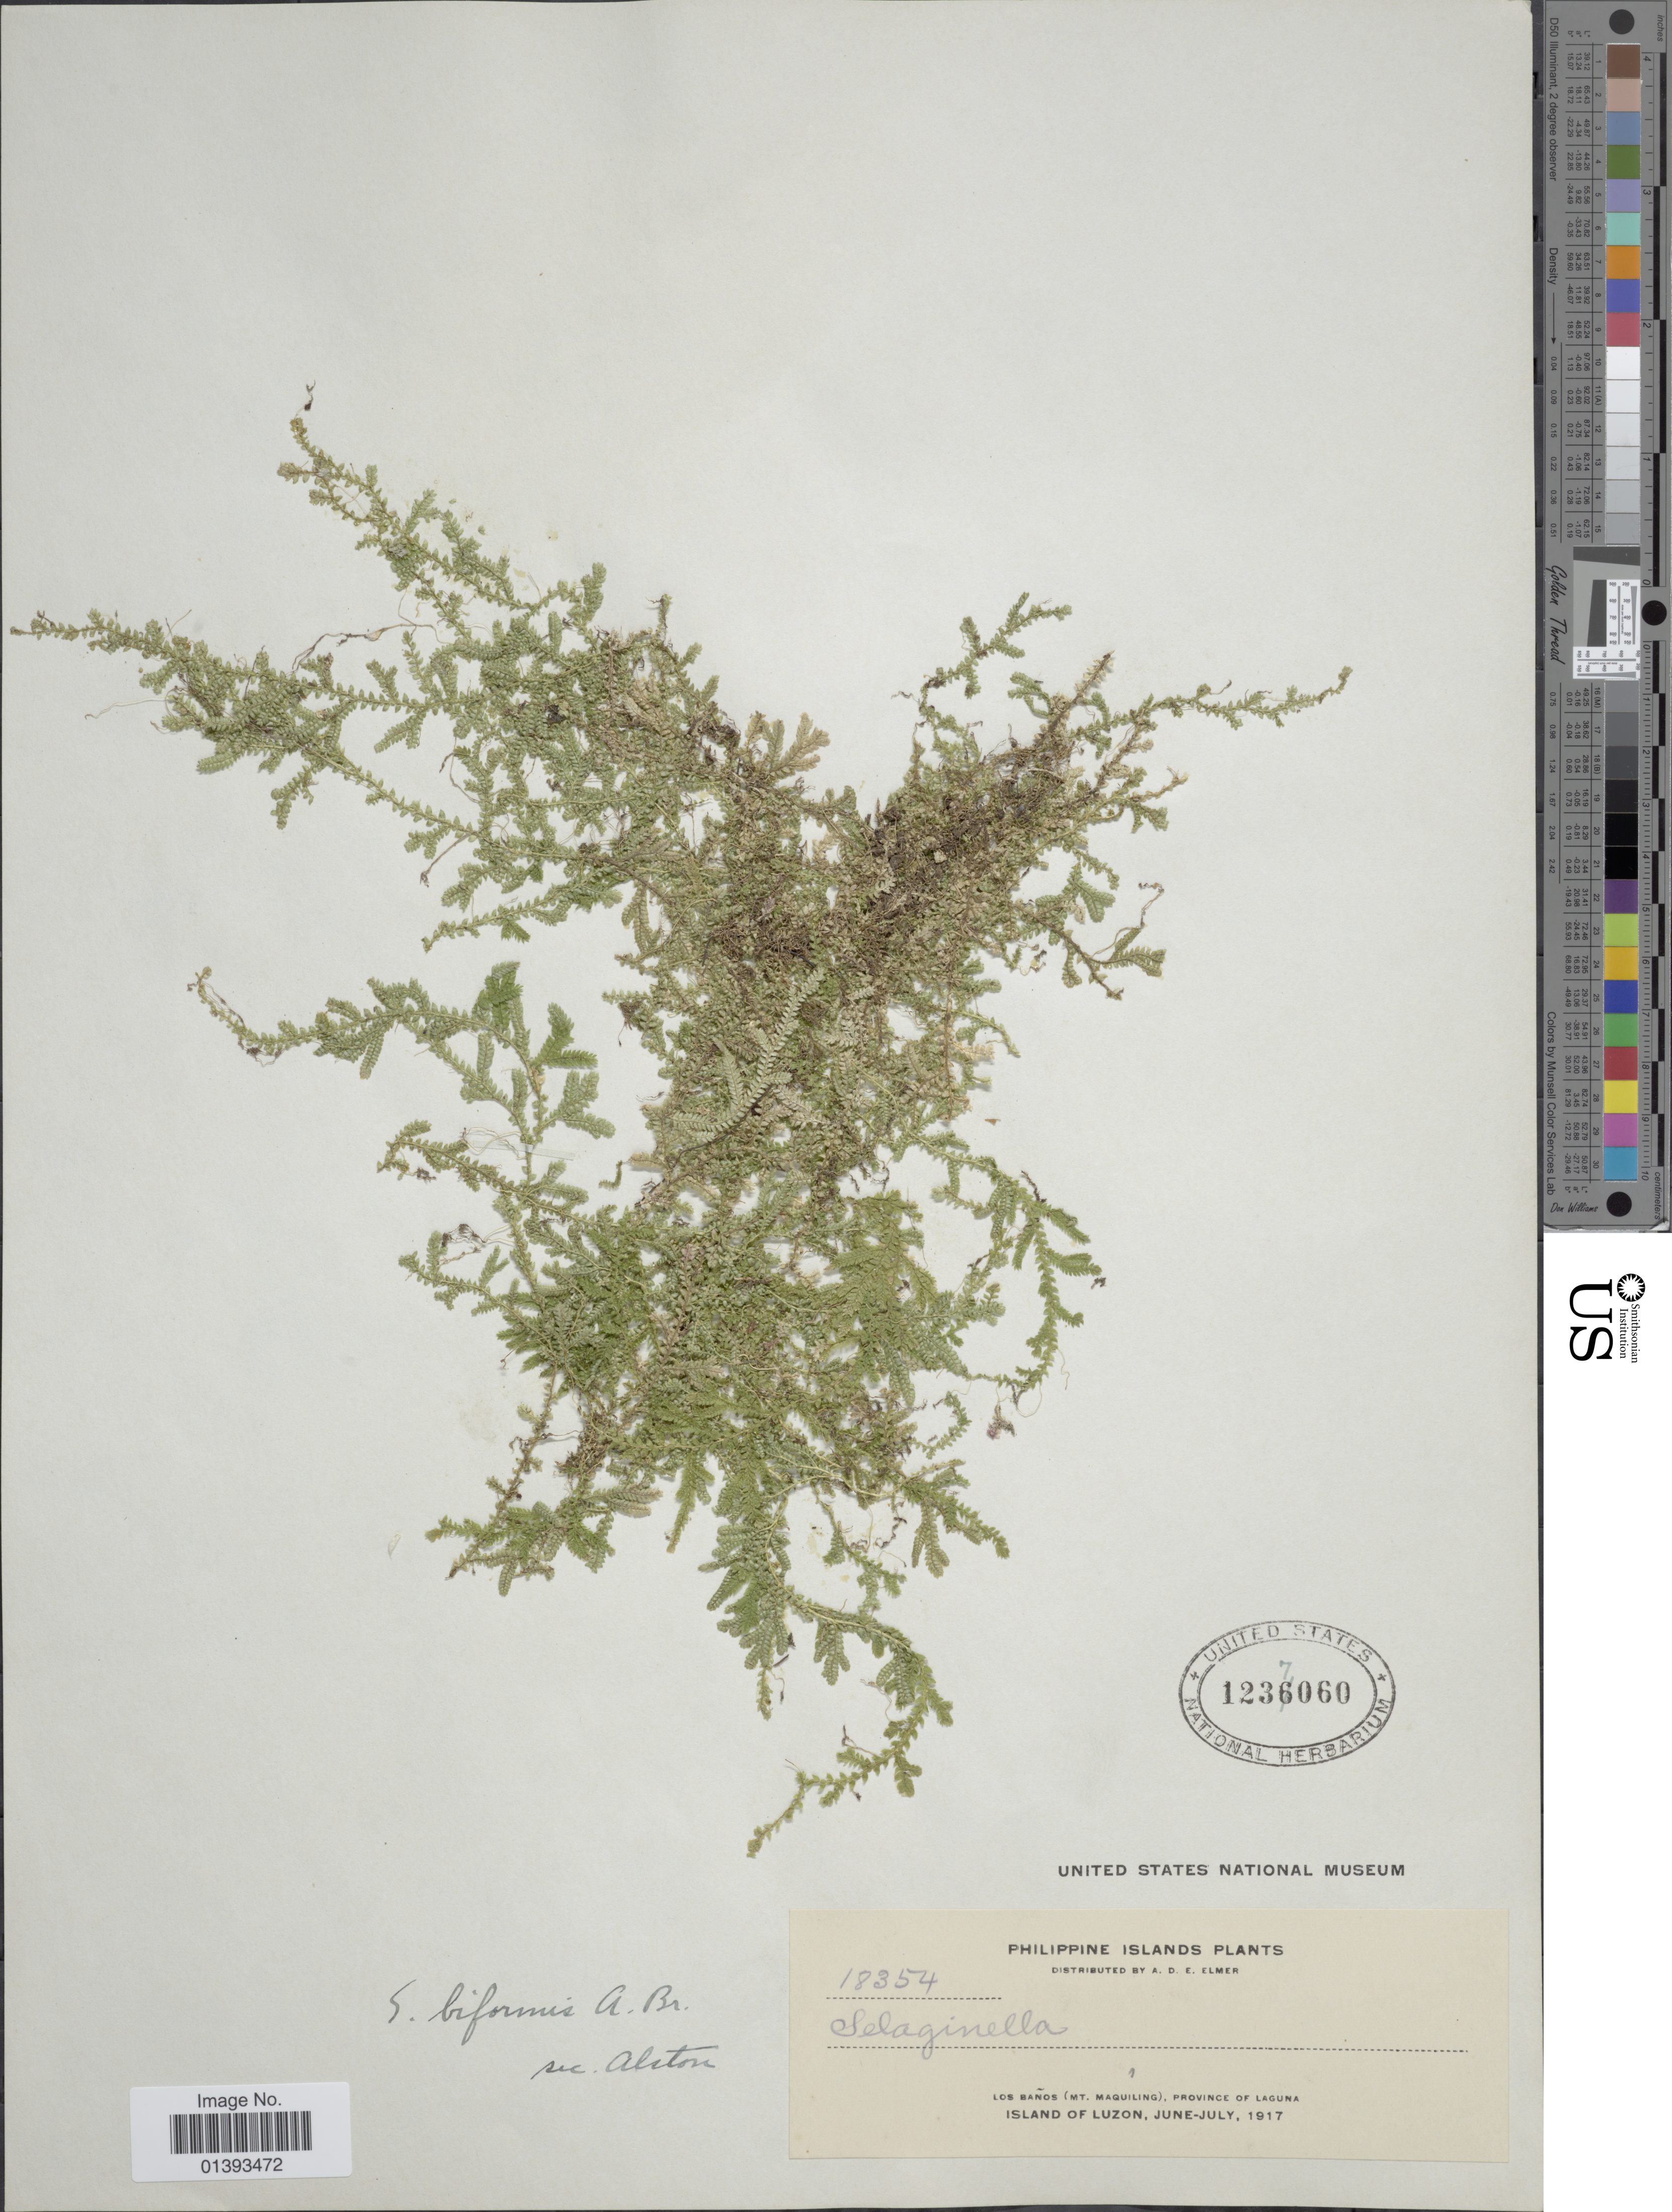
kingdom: Plantae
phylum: Tracheophyta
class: Lycopodiopsida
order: Selaginellales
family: Selaginellaceae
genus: Selaginella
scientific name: Selaginella biformis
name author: A. Braun ex Kuhn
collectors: A. D. E. Elmer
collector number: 18354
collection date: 1917-06/1917-07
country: Philippines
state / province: Central Luzon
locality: Los Baños(Mt. Maquiling), province of Laguna, island of Luzon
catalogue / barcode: US 1237060